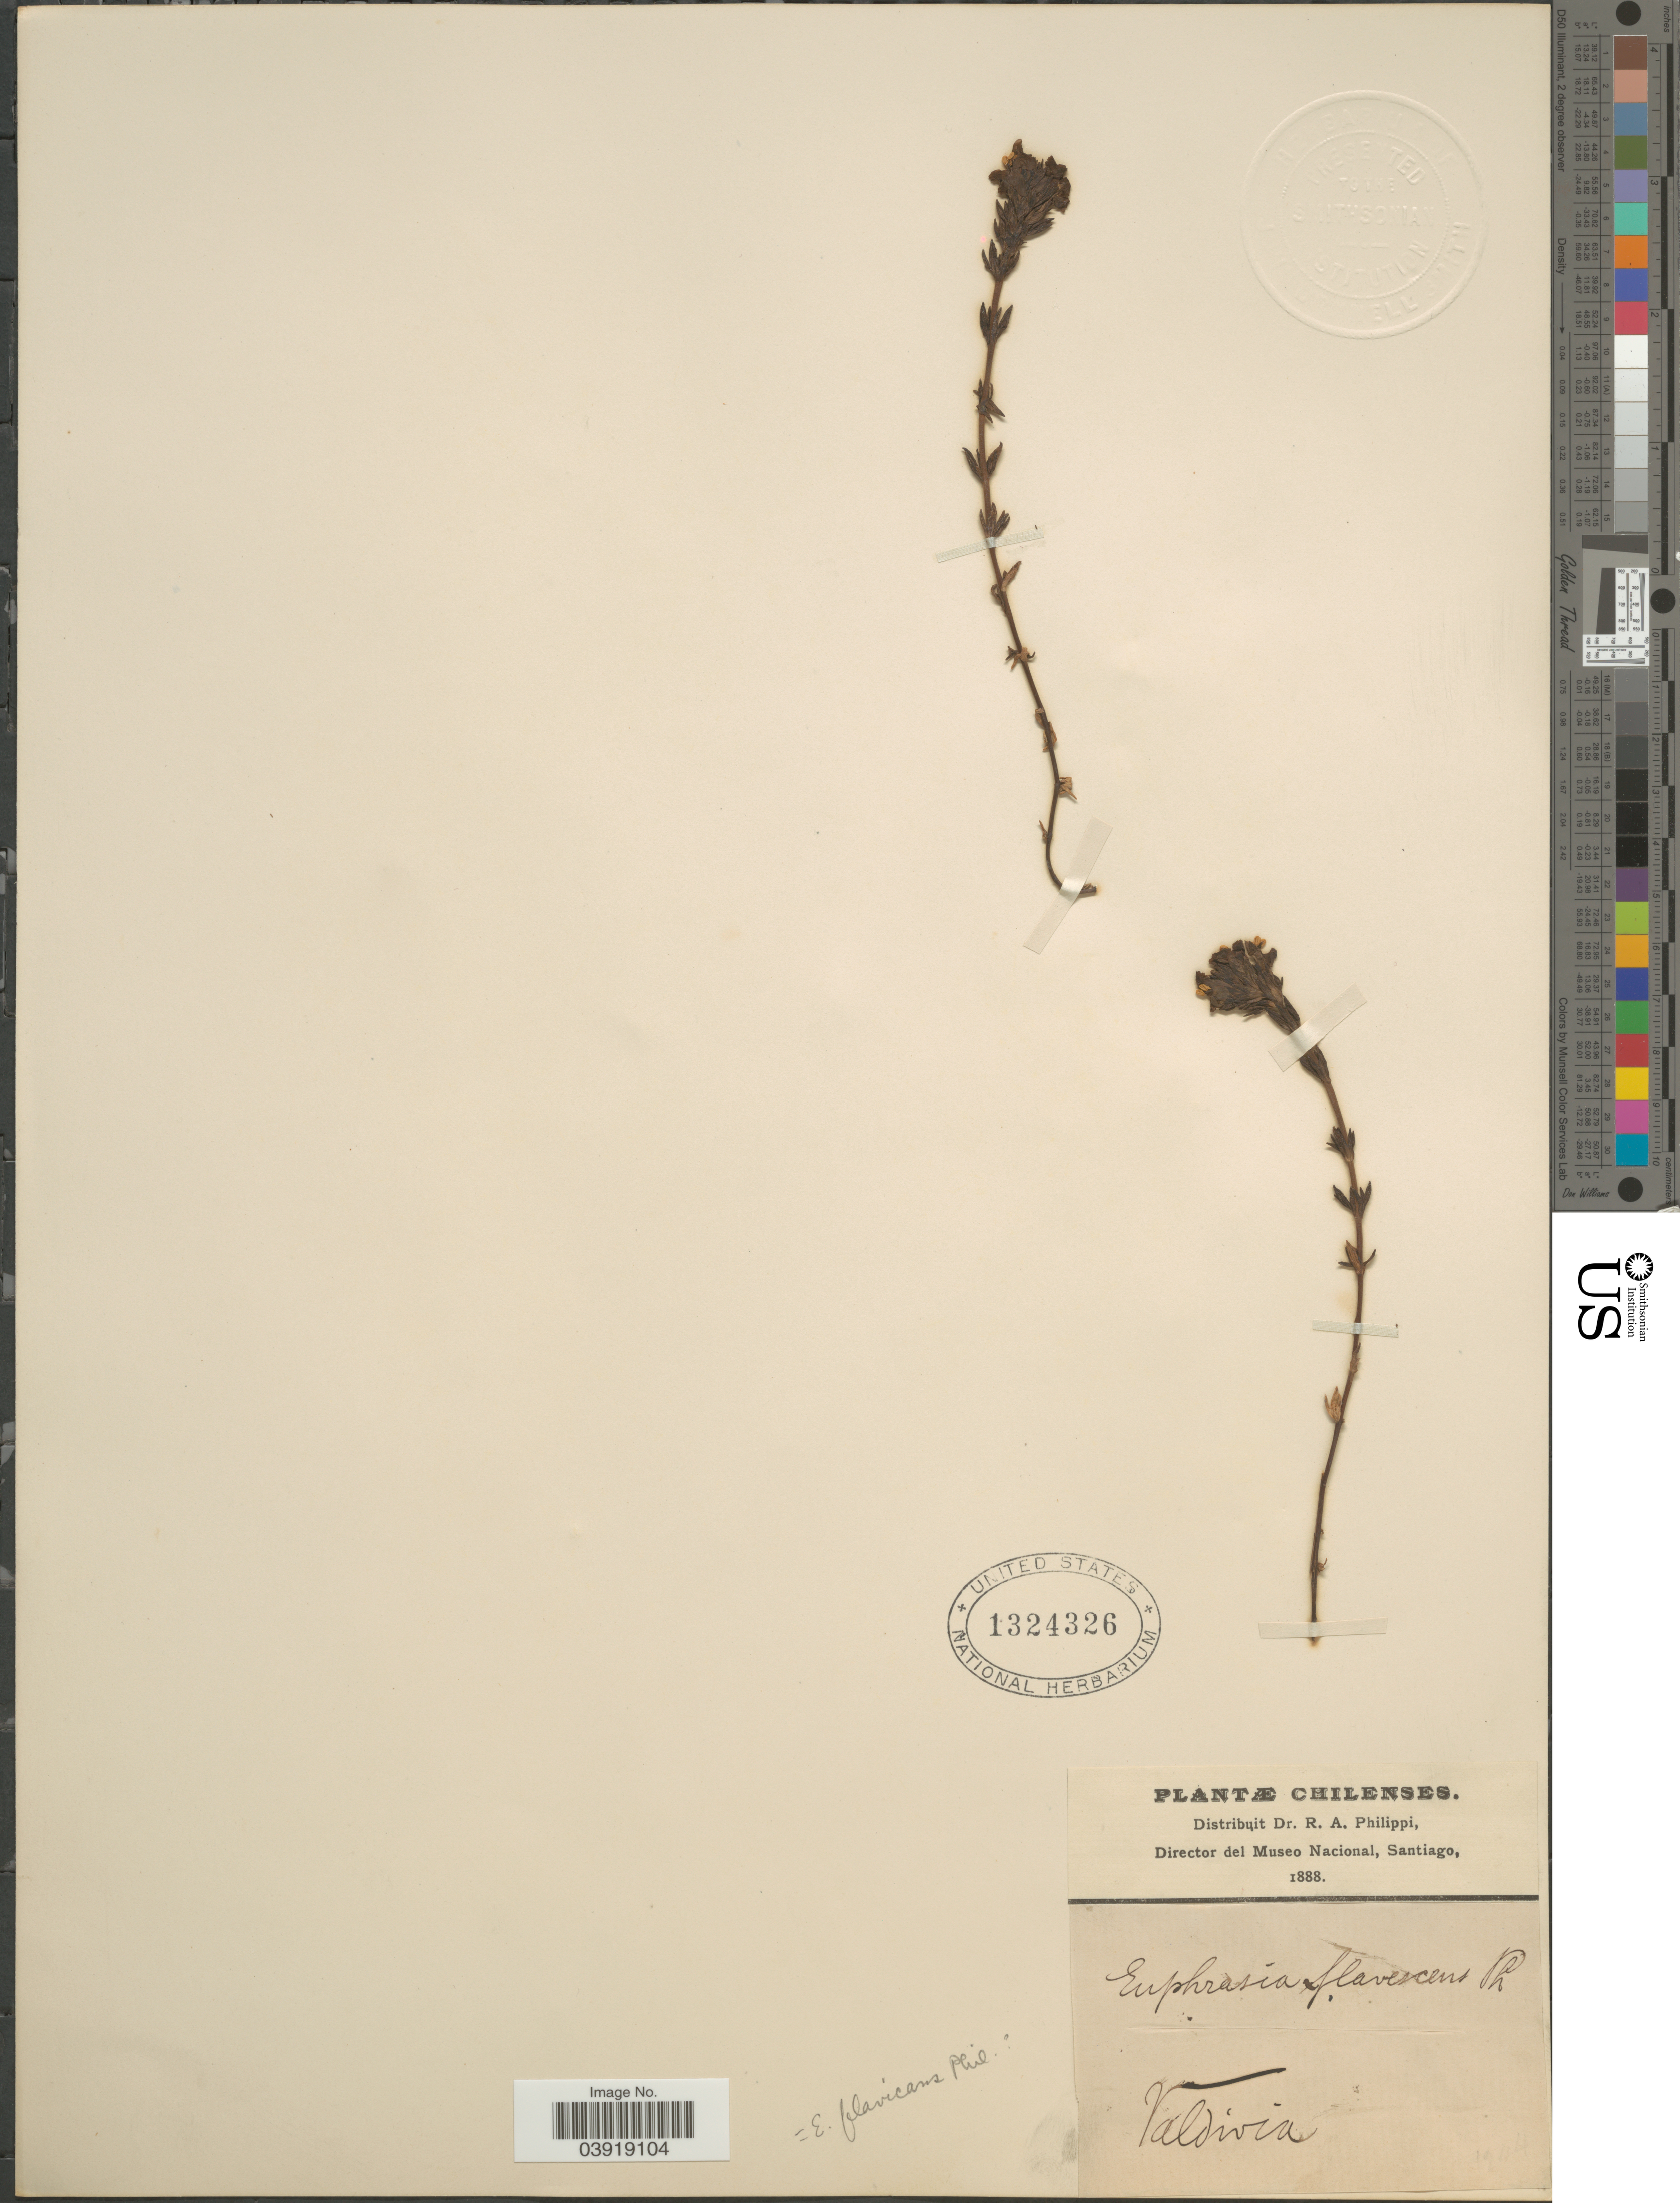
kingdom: Plantae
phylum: Tracheophyta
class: Magnoliopsida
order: Lamiales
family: Orobanchaceae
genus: Euphrasia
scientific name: Euphrasia flavicans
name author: Phil.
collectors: ex. herb. R.A. Philippi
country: Chile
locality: Valdivia.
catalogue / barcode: US 1324326